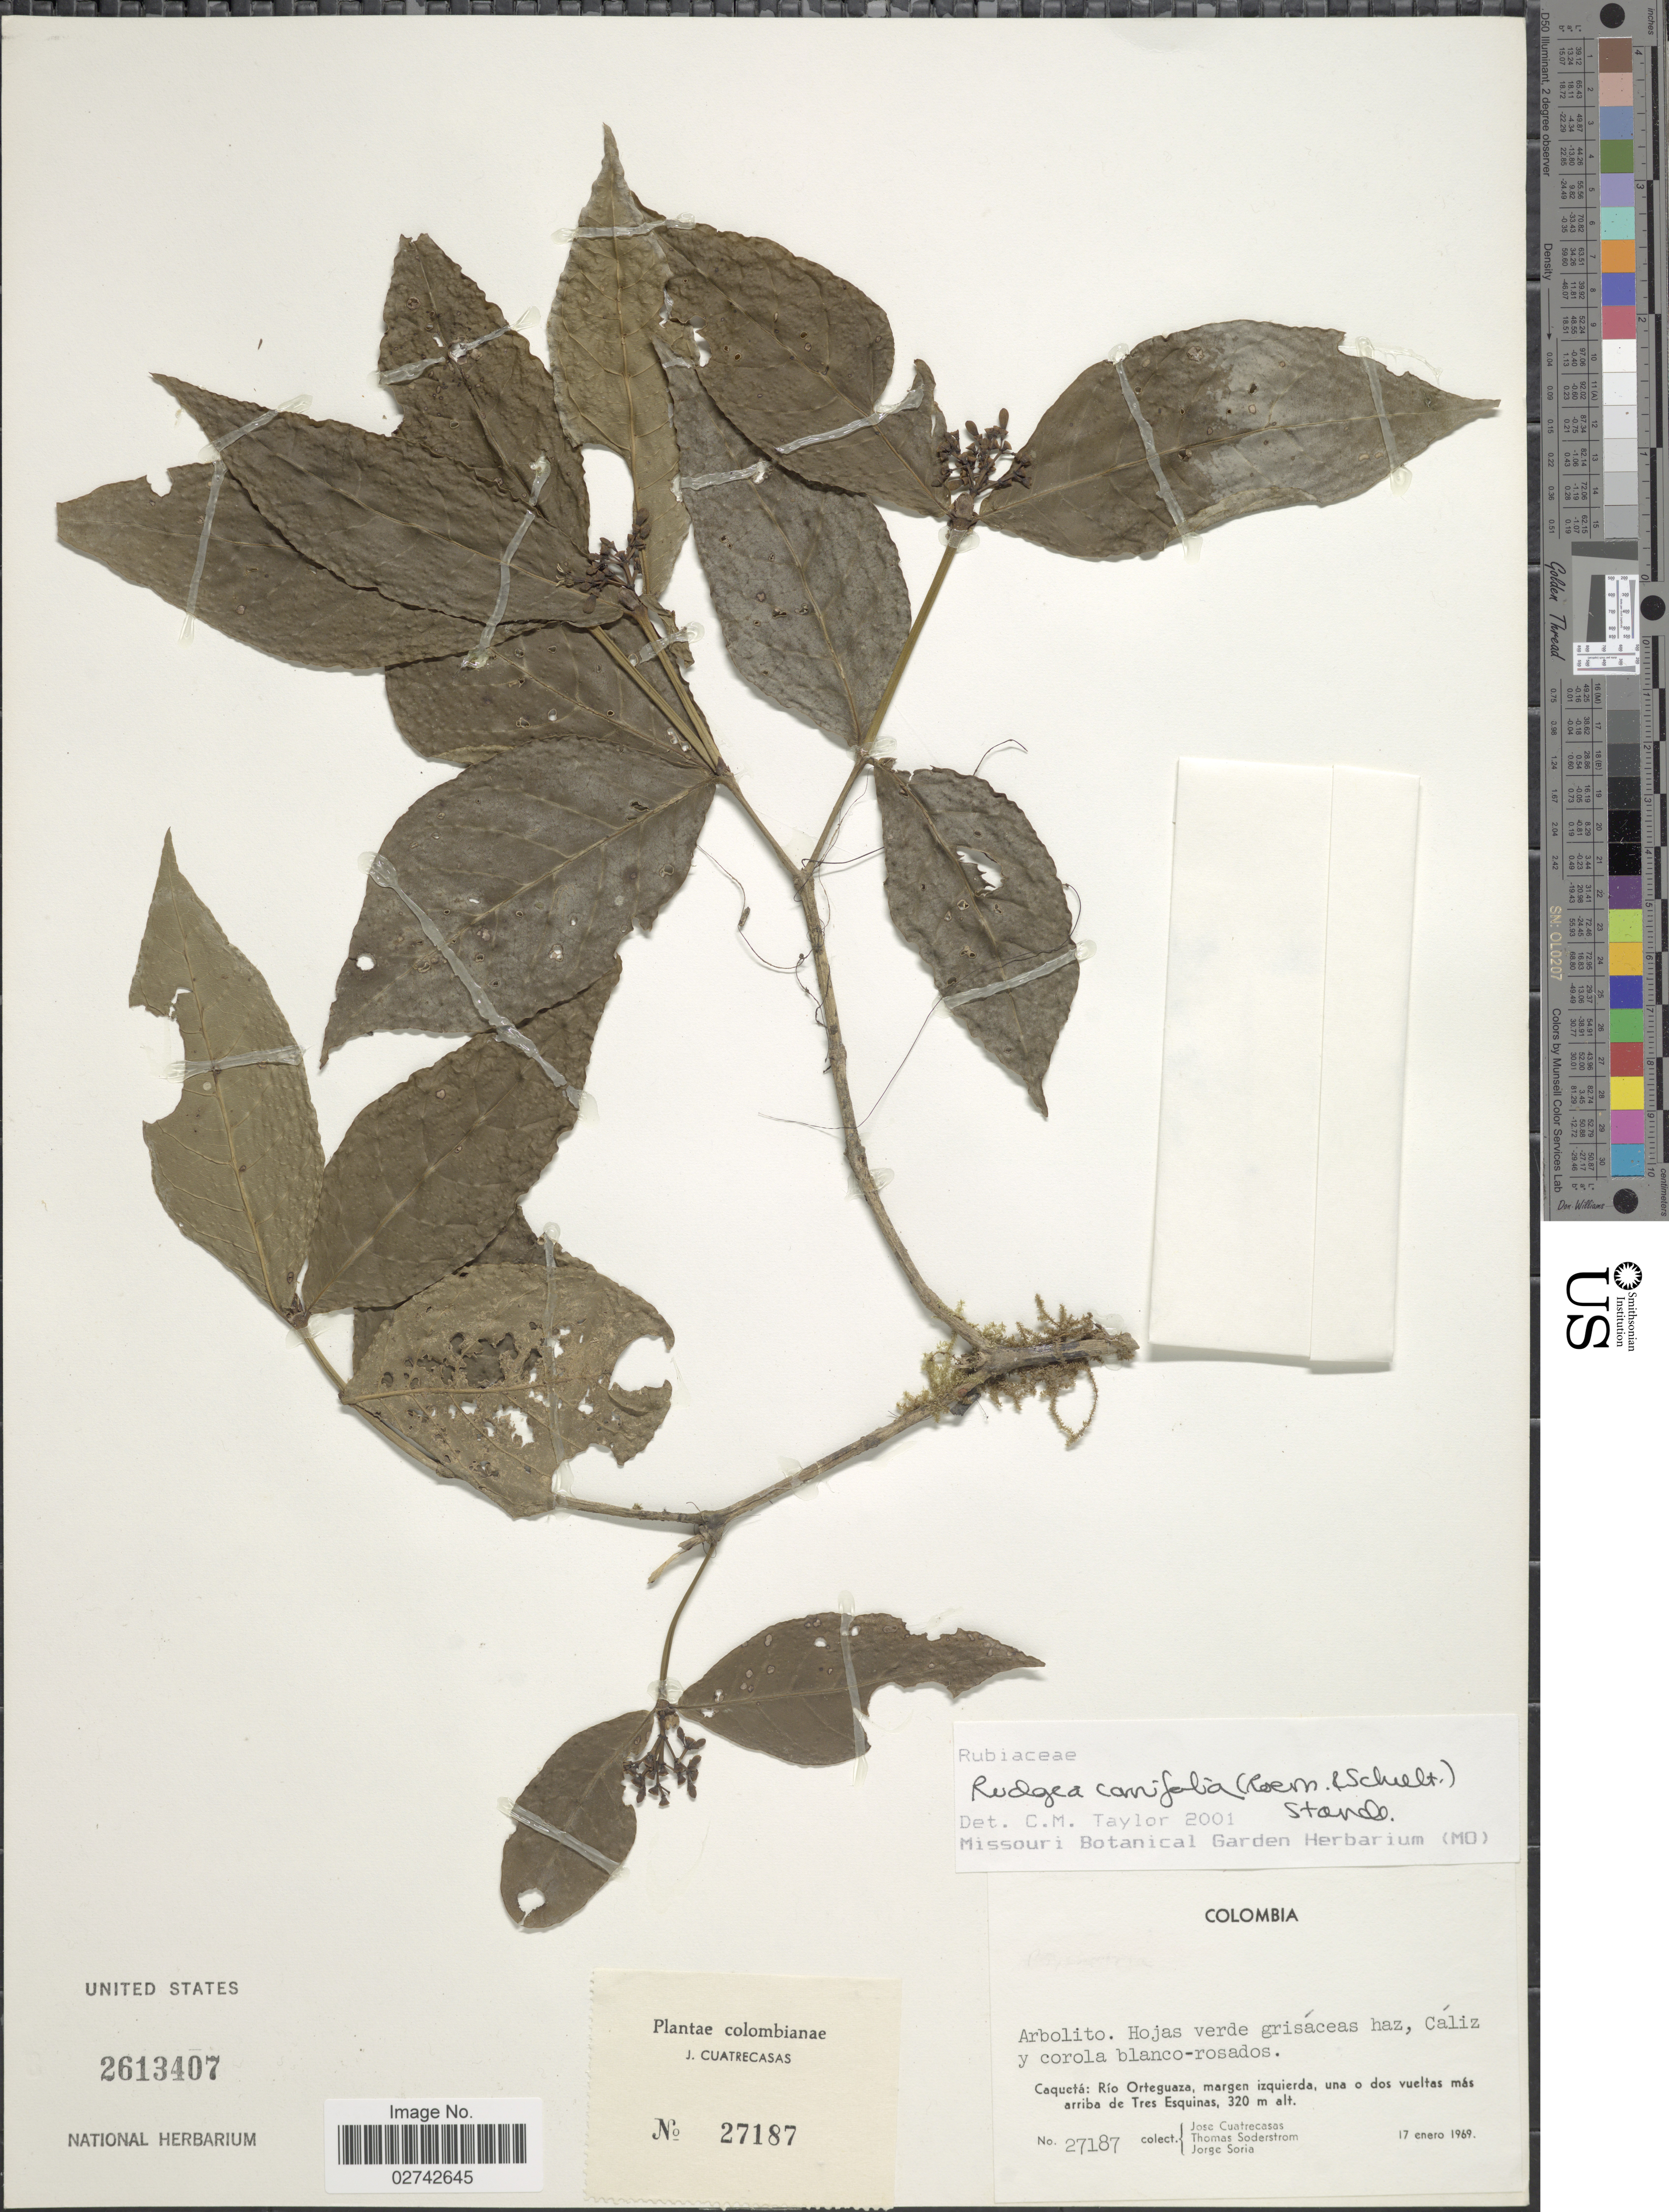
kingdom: Plantae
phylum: Tracheophyta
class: Magnoliopsida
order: Gentianales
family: Rubiaceae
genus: Rudgea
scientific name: Rudgea cornifolia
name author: (Kunth ex Roem. & Schult.) Standl.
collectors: J. Cuatrecasas, T. R. Soderstrom & J. Soria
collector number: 27187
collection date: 1969-01-17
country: Colombia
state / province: Caquetá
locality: Caqueta: Rio Orteguaza, margen izquierda, una o dos vueltas mas arriba de Tres Esquinas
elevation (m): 320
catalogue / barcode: US 2613407